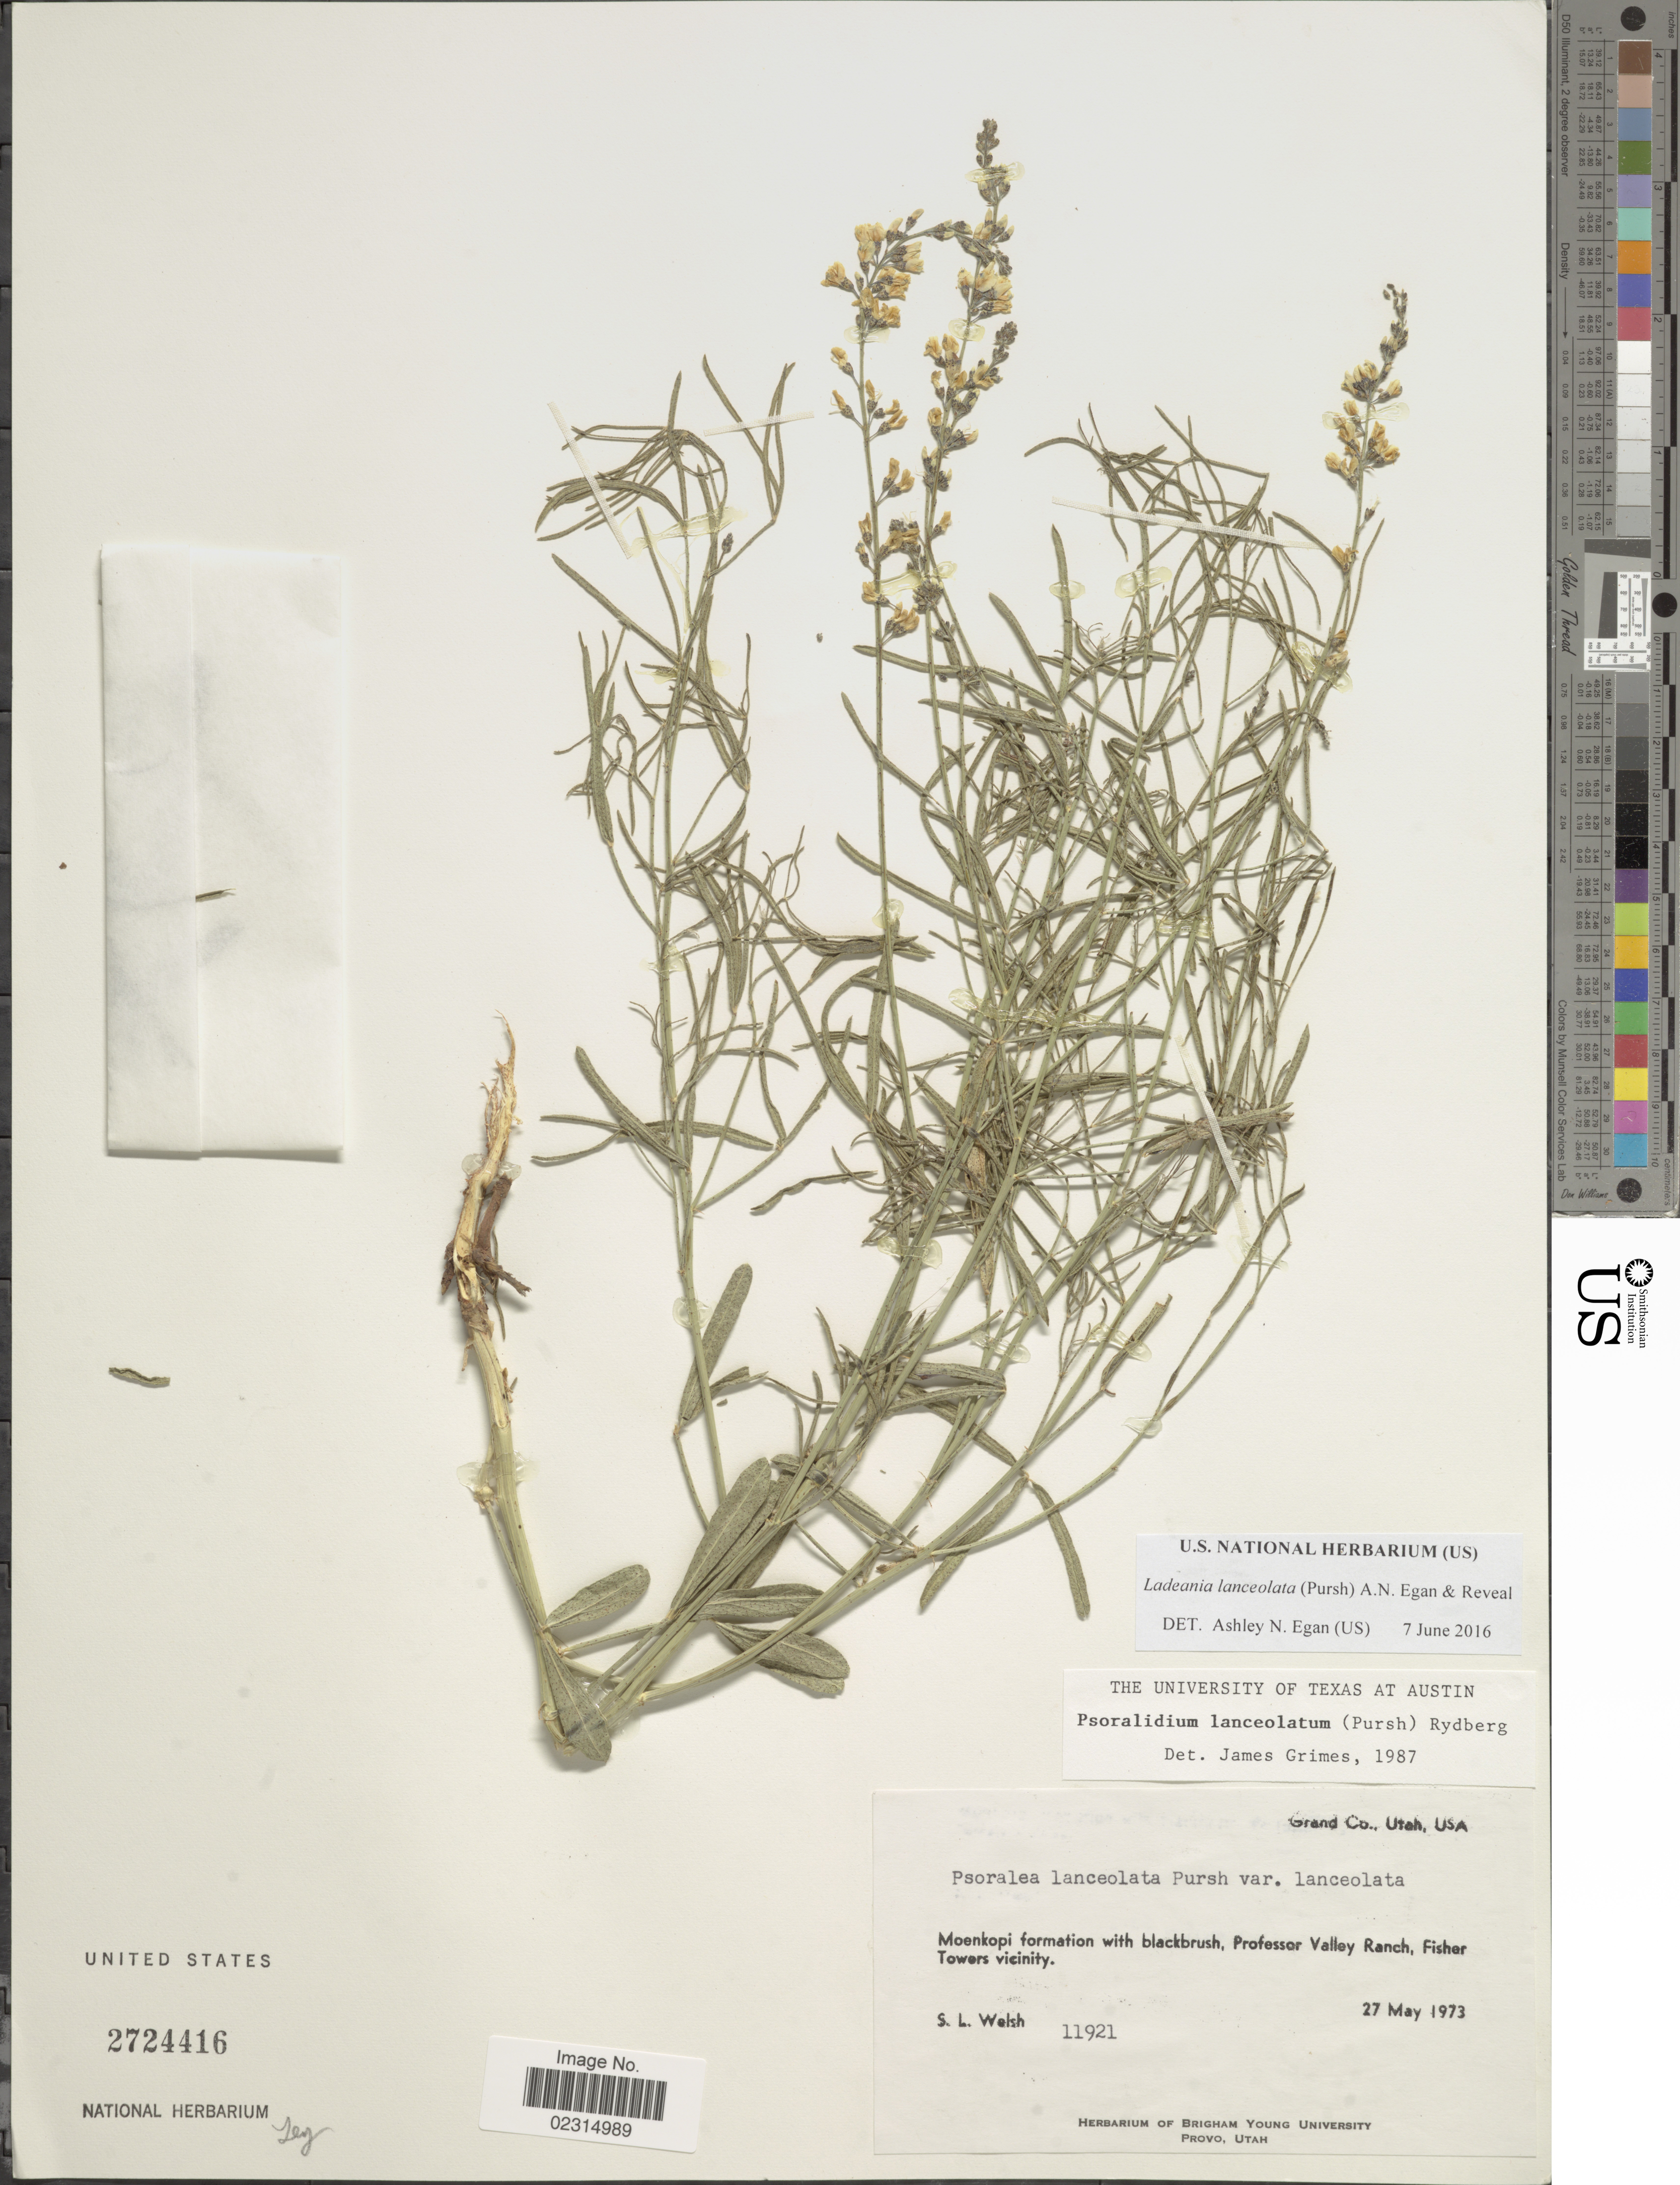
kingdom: Plantae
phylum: Tracheophyta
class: Magnoliopsida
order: Fabales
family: Fabaceae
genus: Ladeania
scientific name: Ladeania lanceolata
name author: (Pursh) A.N. Egan & Reveal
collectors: S. Welsh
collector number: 11921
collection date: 1973-05-27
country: United States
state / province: Utah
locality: Grand Co, Moenkopi formation with blackbrush, Professor Valley Ranch, Fisher Towers vicinity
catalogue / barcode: US 2724416